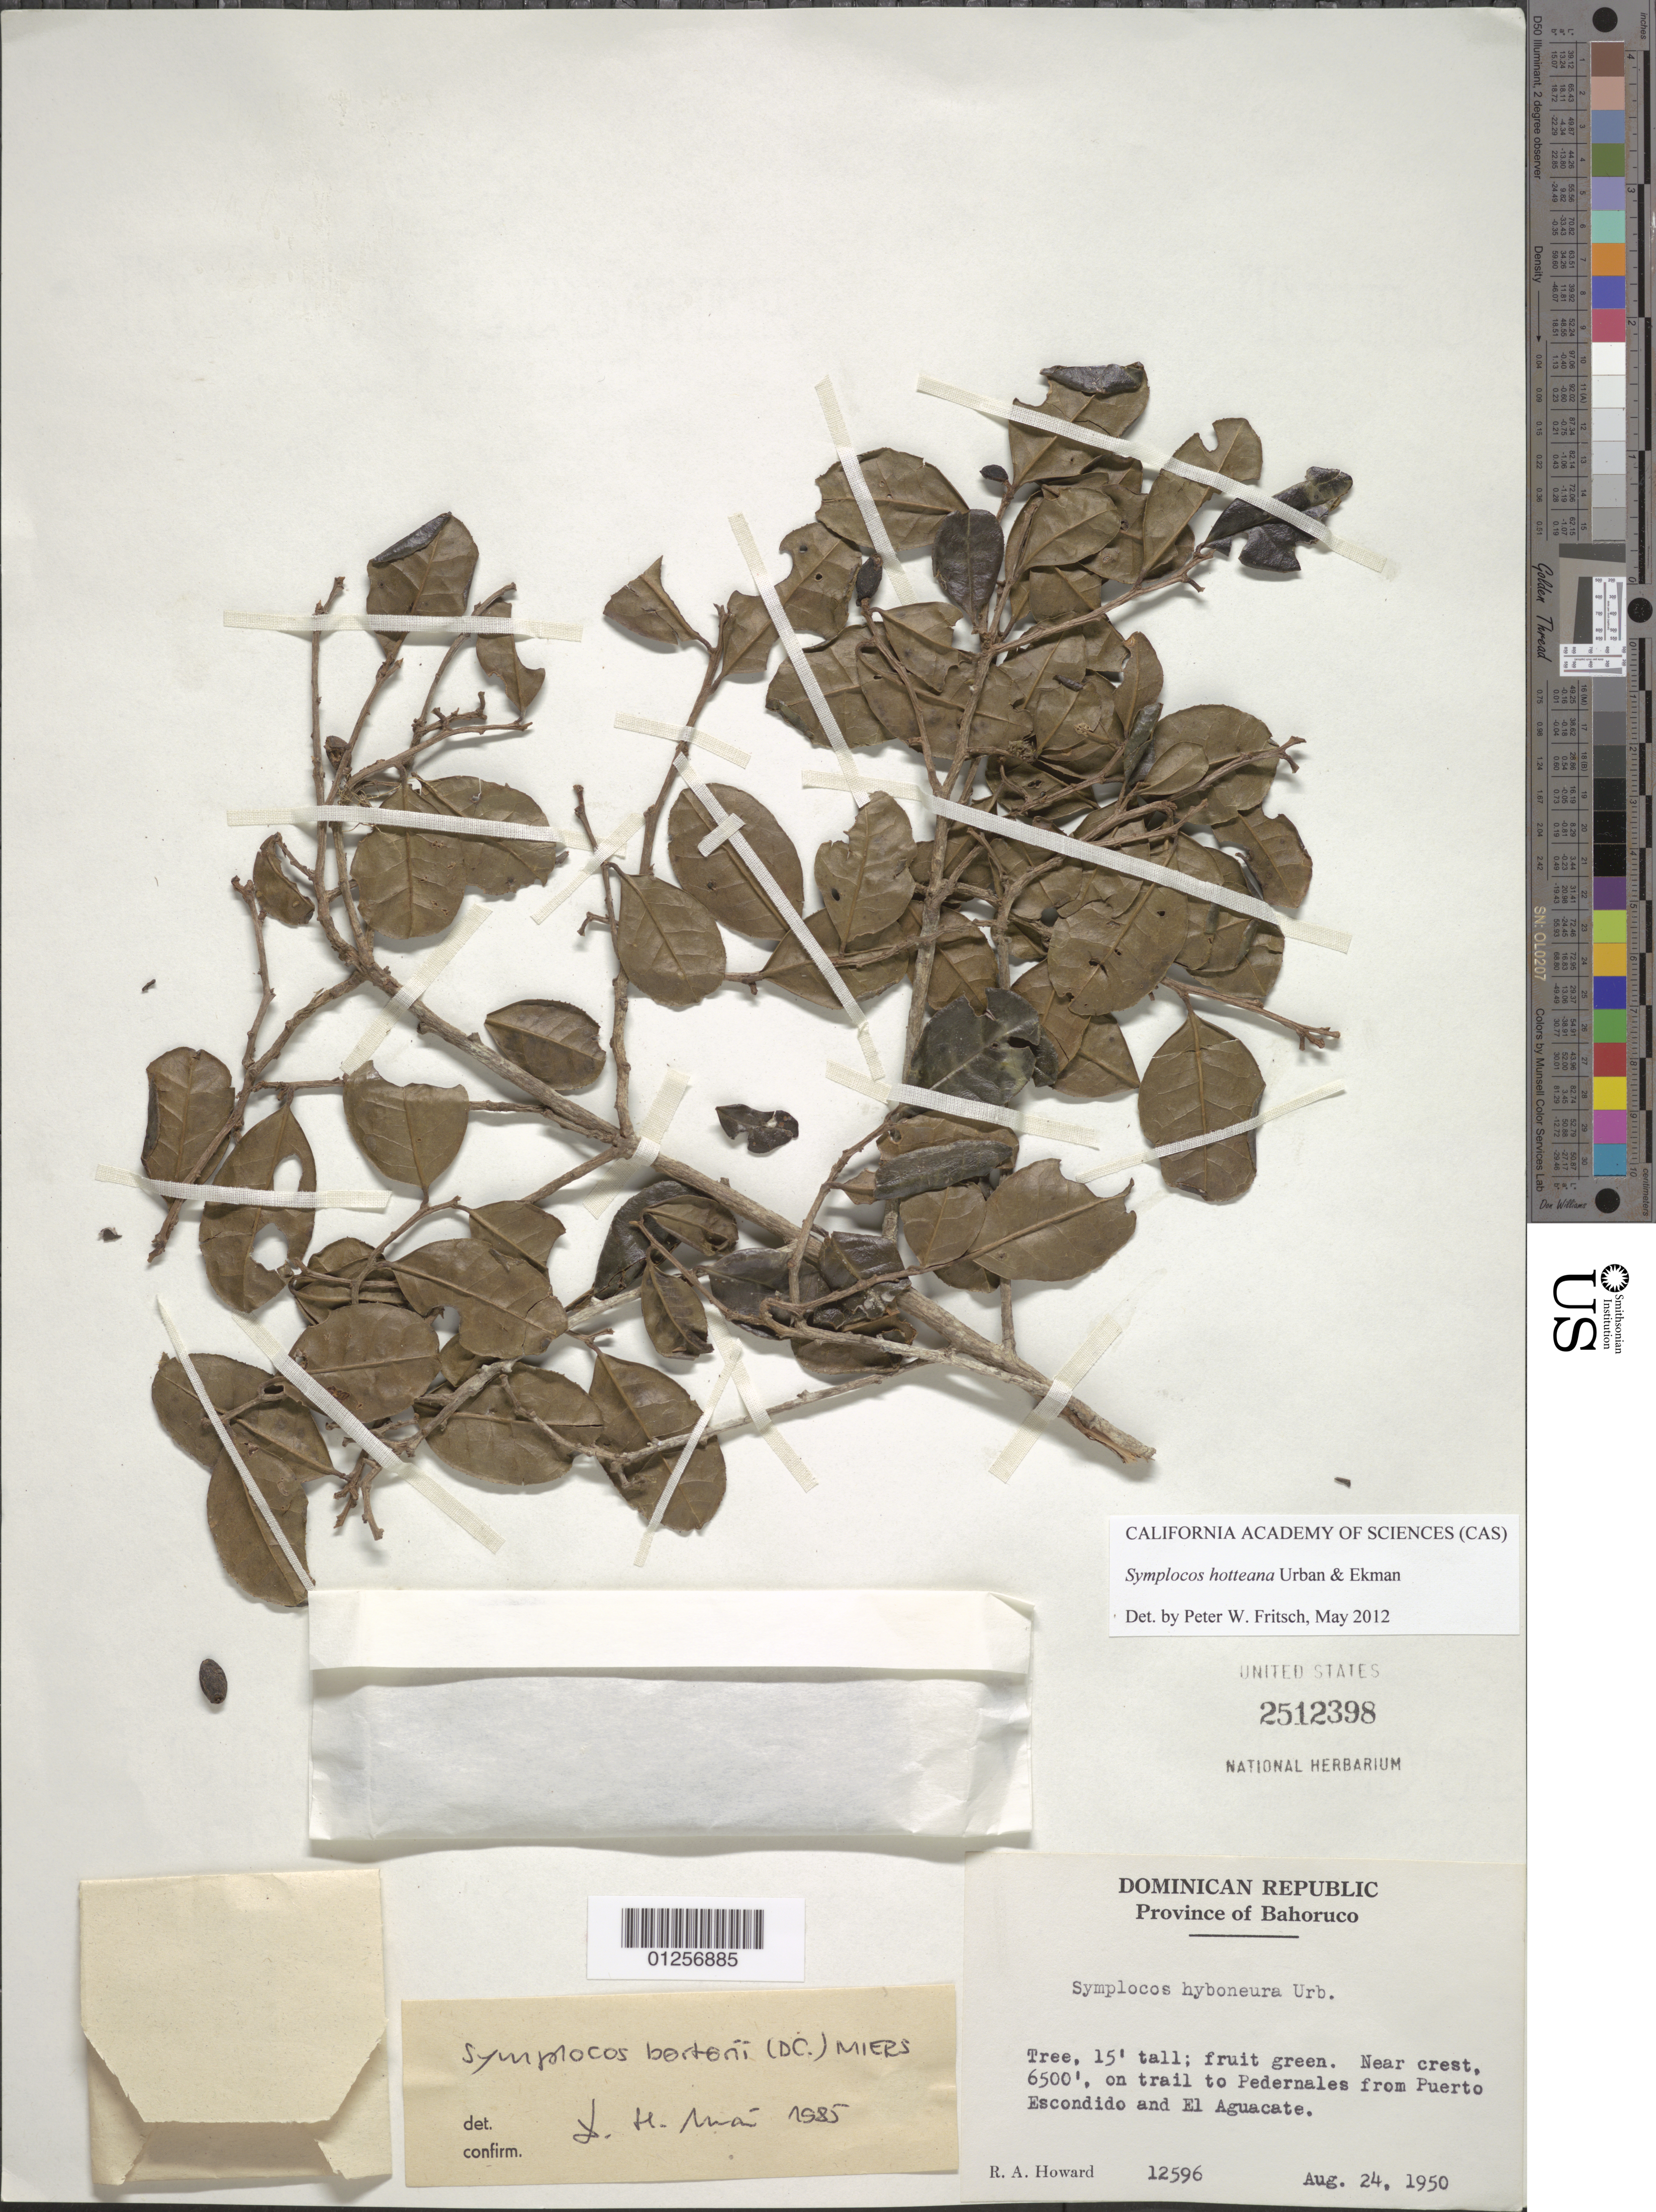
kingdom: Plantae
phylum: Tracheophyta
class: Magnoliopsida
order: Ericales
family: Symplocaceae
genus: Symplocos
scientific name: Symplocos hotteana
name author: Urb. & Ekman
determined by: Fritsch, Peter W.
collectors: R. A. Howard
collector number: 12596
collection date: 1950-08-24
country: Dominican Republic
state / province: Baoruco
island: Hispaniola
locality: Pedernales. Trail to Pedernales from Puerto Escondido and El Aguacate.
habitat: Near crest.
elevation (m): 1981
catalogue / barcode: US 2512398